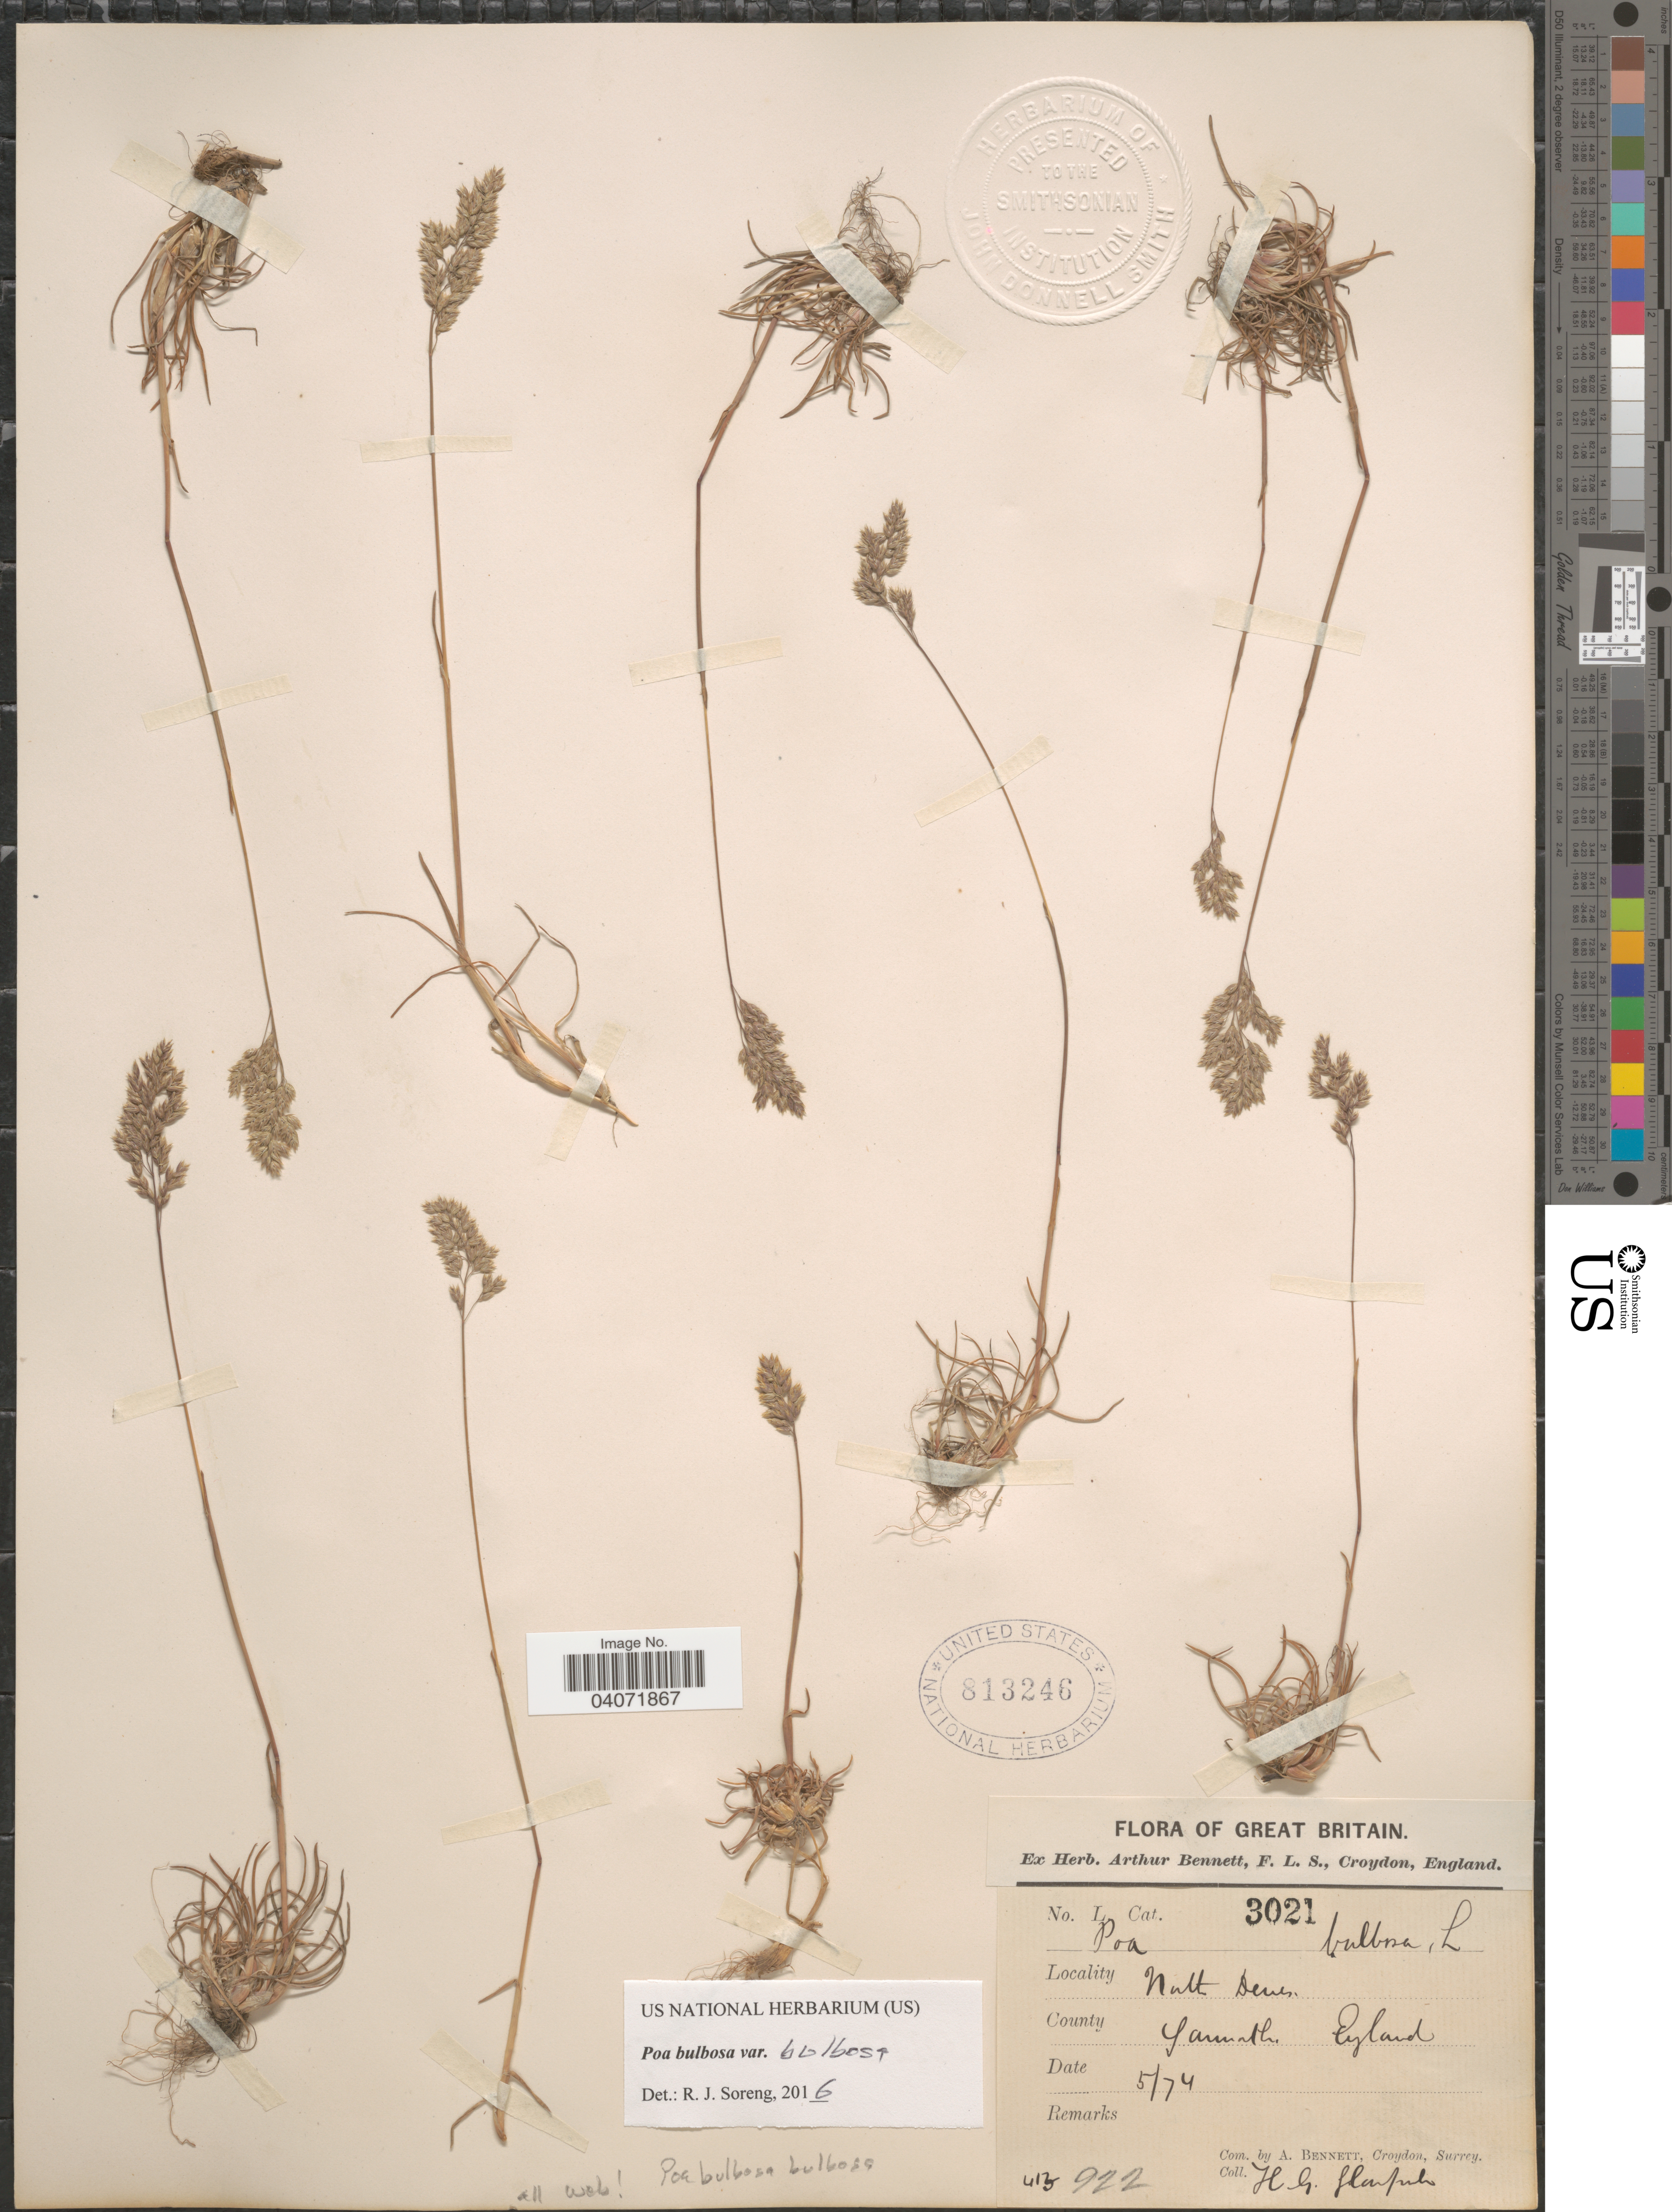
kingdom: Plantae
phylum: Tracheophyta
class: Liliopsida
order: Poales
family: Poaceae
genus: Poa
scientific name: Poa bulbosa subsp. bulbosa var. bulbosa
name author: L.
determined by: Soreng, Robert J., Research Associate (BOT), Smithsonian Institution - National Museum of Natural History (UNITED STATES)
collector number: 413/922*?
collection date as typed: Transcribed d/m/y: /5/74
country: United Kingdom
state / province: England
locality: Great Britain. Natt Dens. County Yarmouth.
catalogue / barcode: US 813246